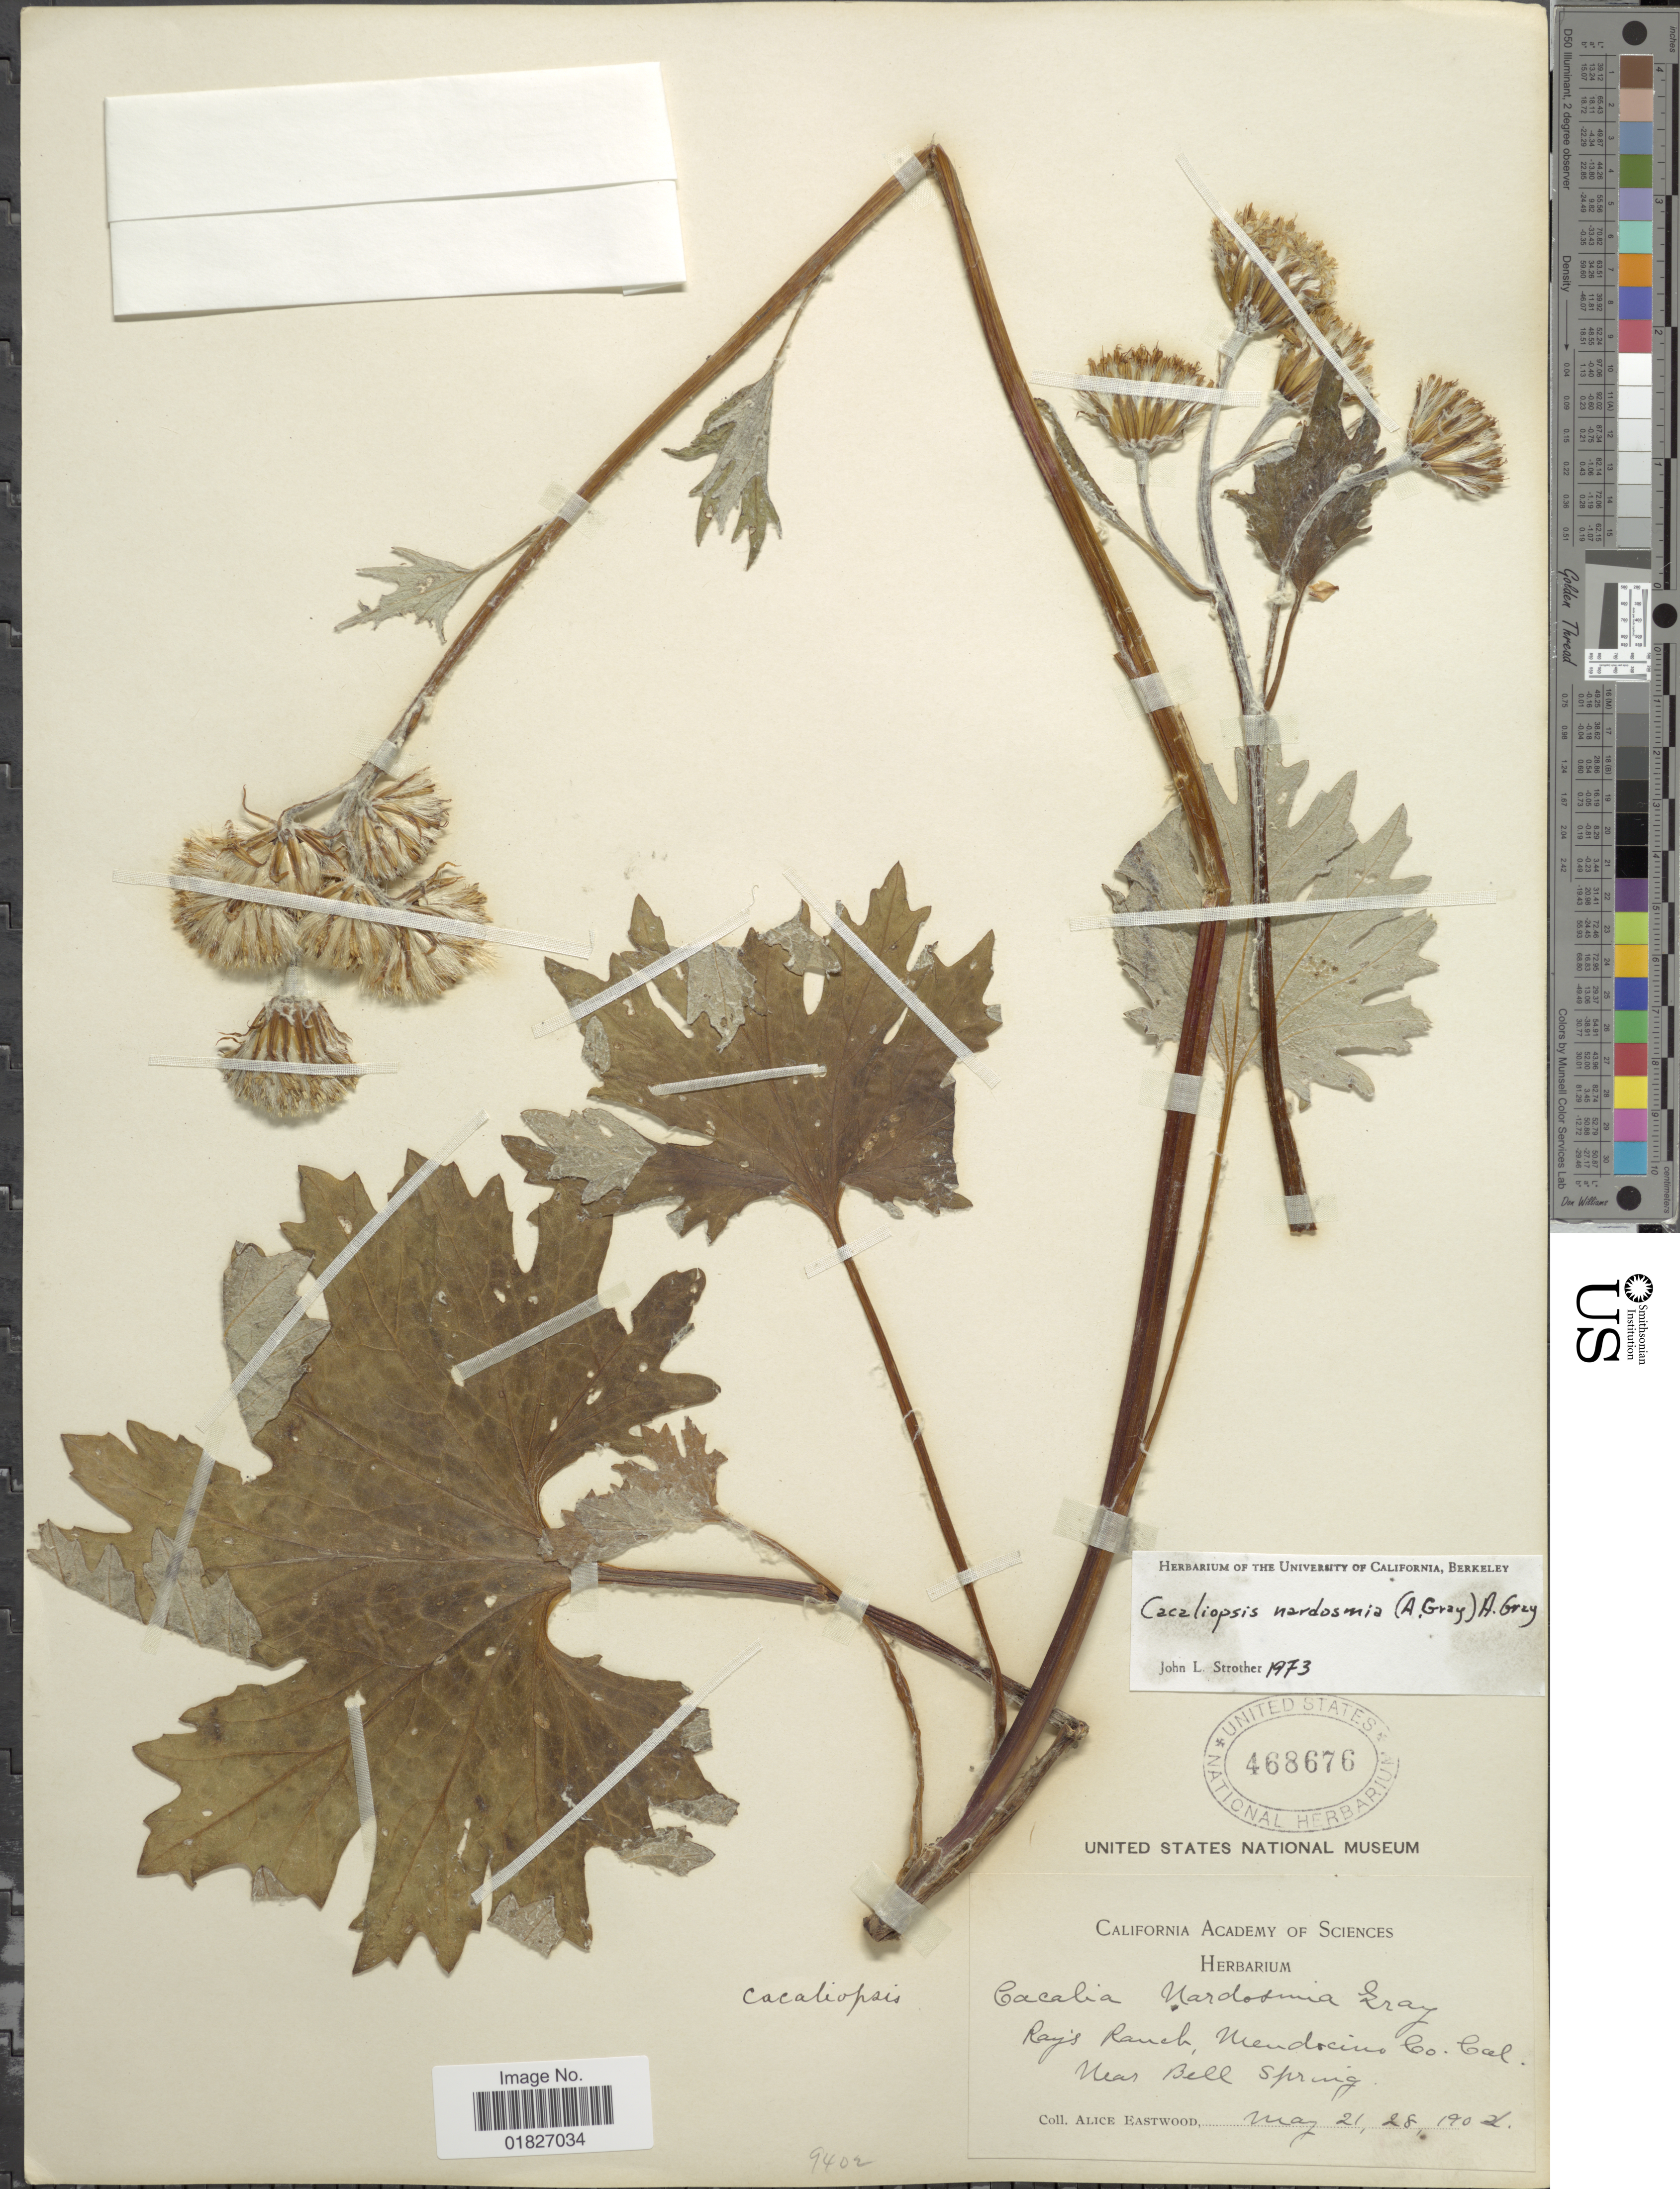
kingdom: Plantae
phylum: Tracheophyta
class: Magnoliopsida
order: Asterales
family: Asteraceae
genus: Cacaliopsis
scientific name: Cacaliopsis nardosmia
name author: A. Gray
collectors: A. Eastwood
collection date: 1901-05-21/1901-05-28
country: United States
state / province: California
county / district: Mendocino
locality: Ray's Ranch, Mendocino Co. Cal., near Bell Spring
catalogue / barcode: US 468676